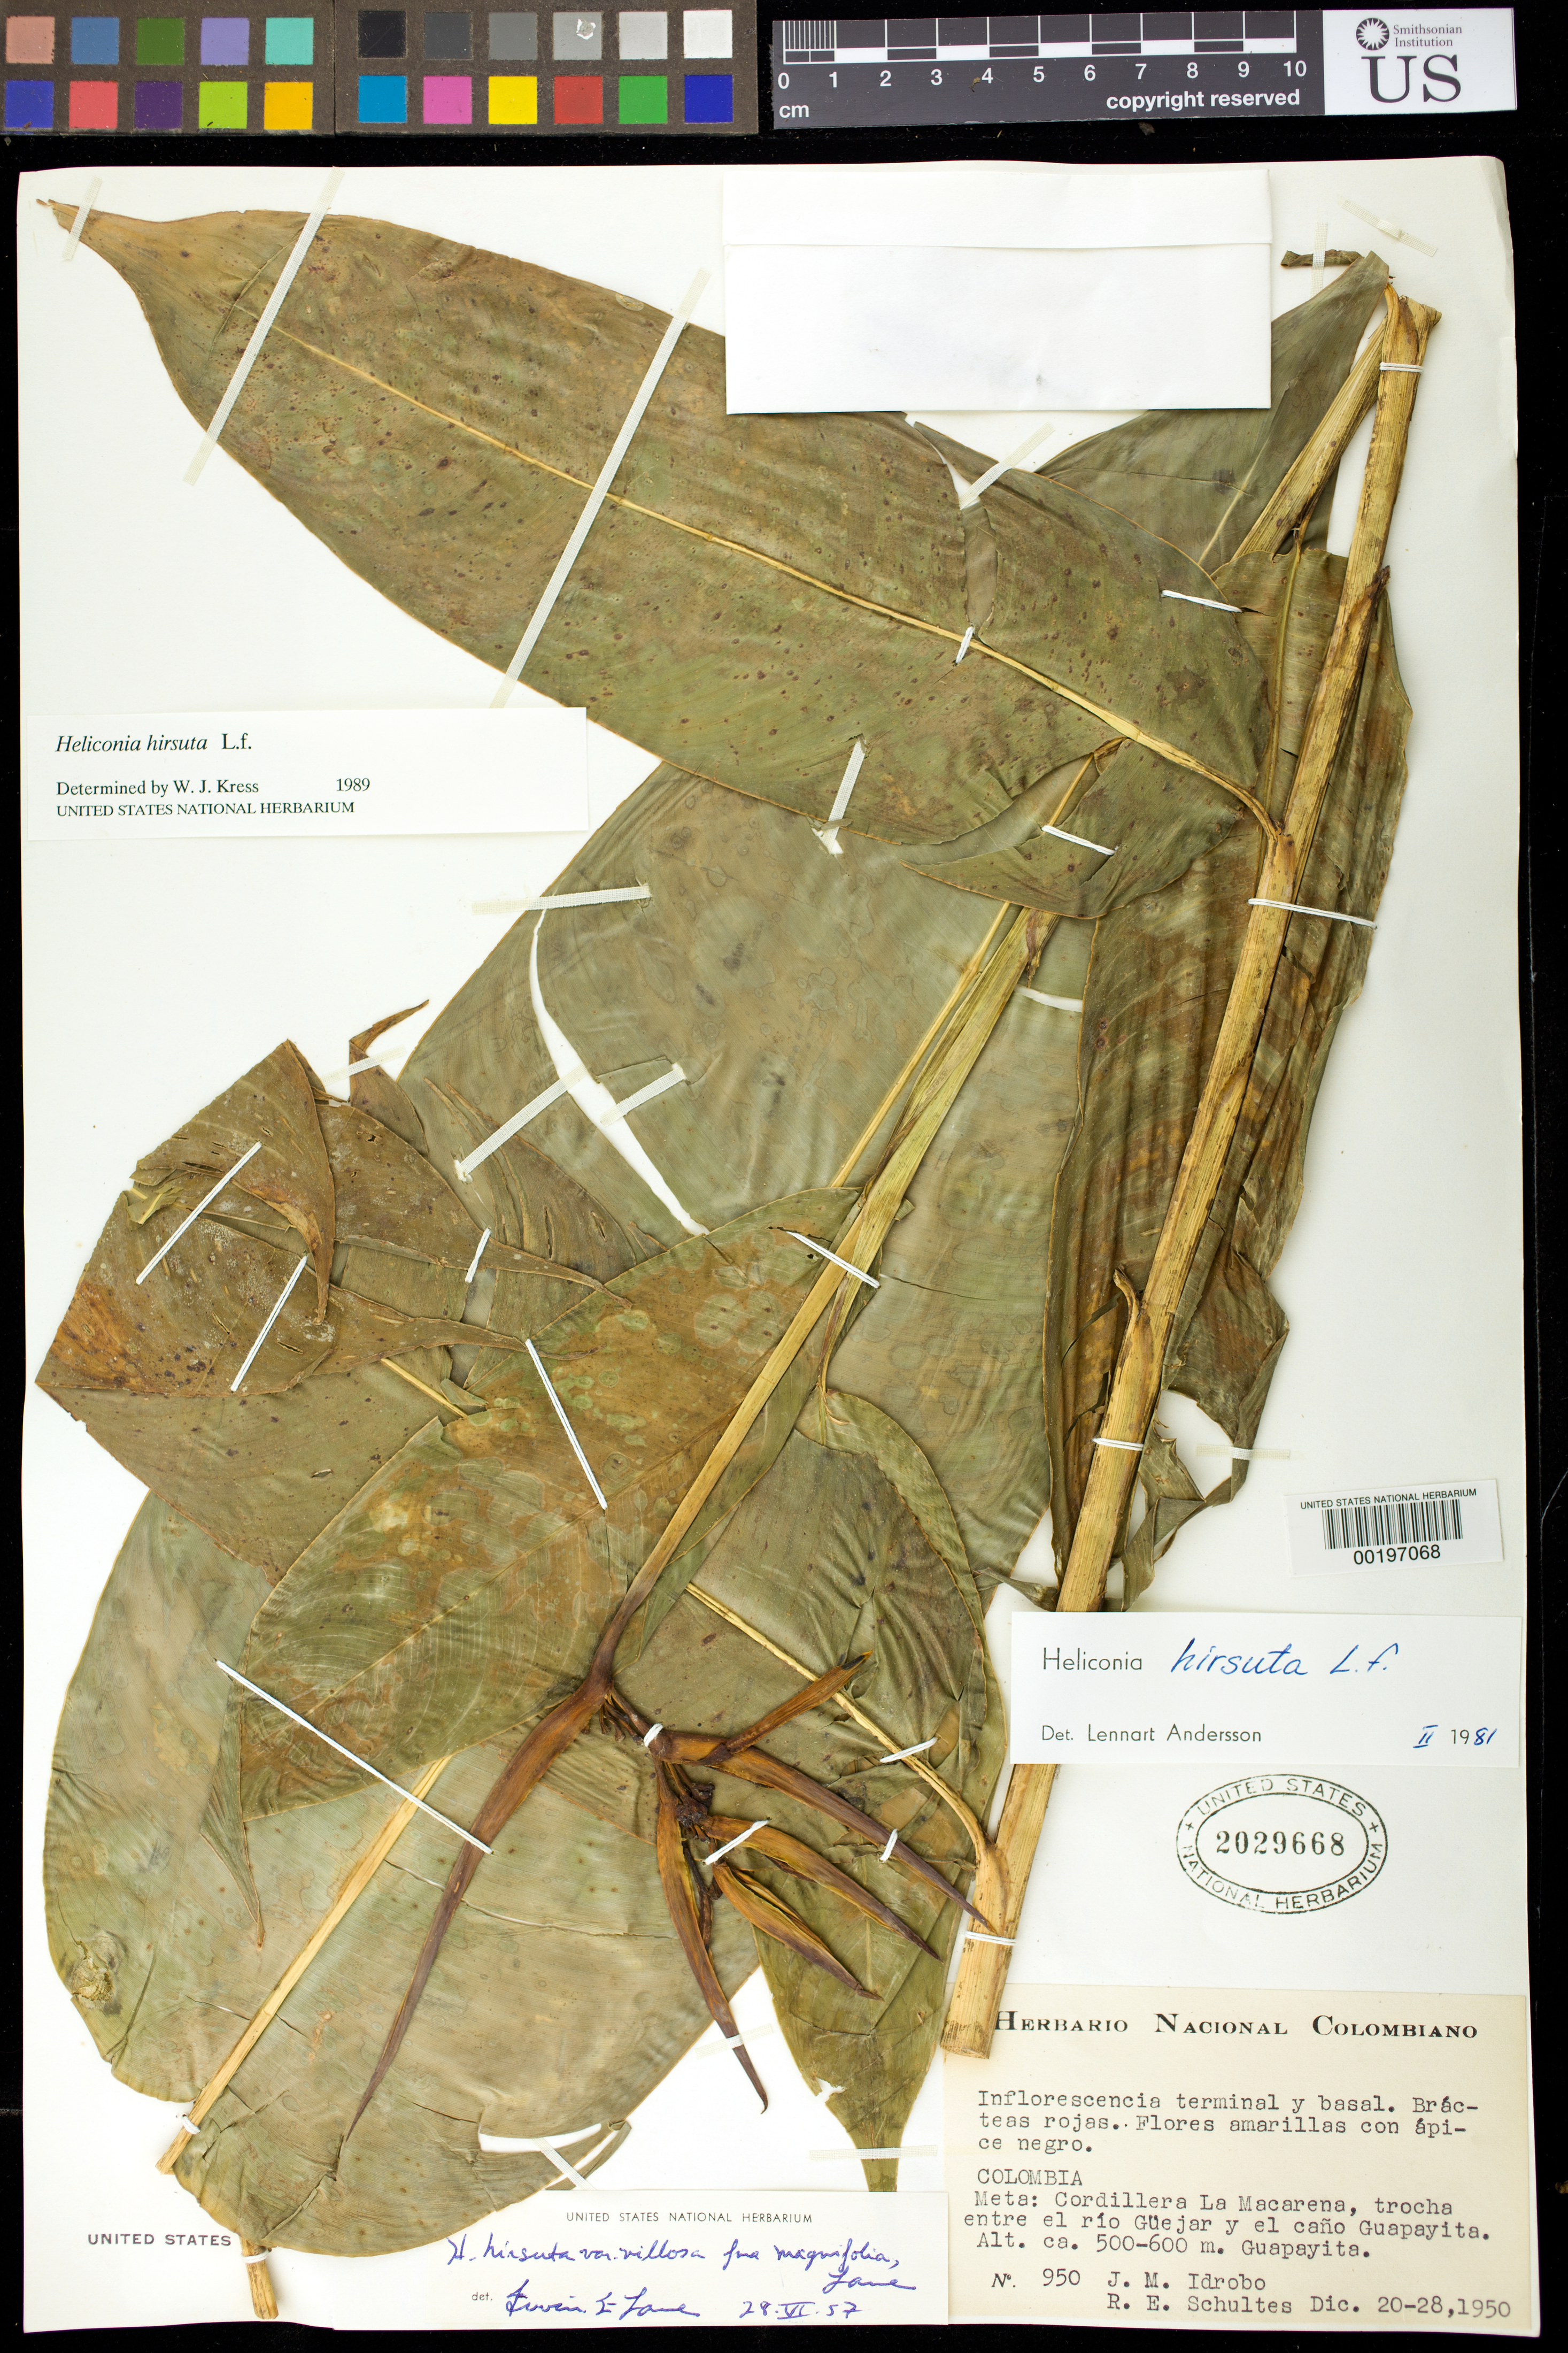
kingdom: Plantae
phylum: Tracheophyta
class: Liliopsida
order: Zingiberales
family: Heliconiaceae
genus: Heliconia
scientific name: Heliconia hirsuta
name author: L. f.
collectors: J. M. Idrobo & R. E. Schultes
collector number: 950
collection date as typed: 20 Dec 1950 to 28 Dec 1950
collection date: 1950-12-20/1950-12-28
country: Colombia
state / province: Meta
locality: Cordillera la Macarena, trail between el Rio Guejar and el Caño Guapayita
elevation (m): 500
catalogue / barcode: US 2029668